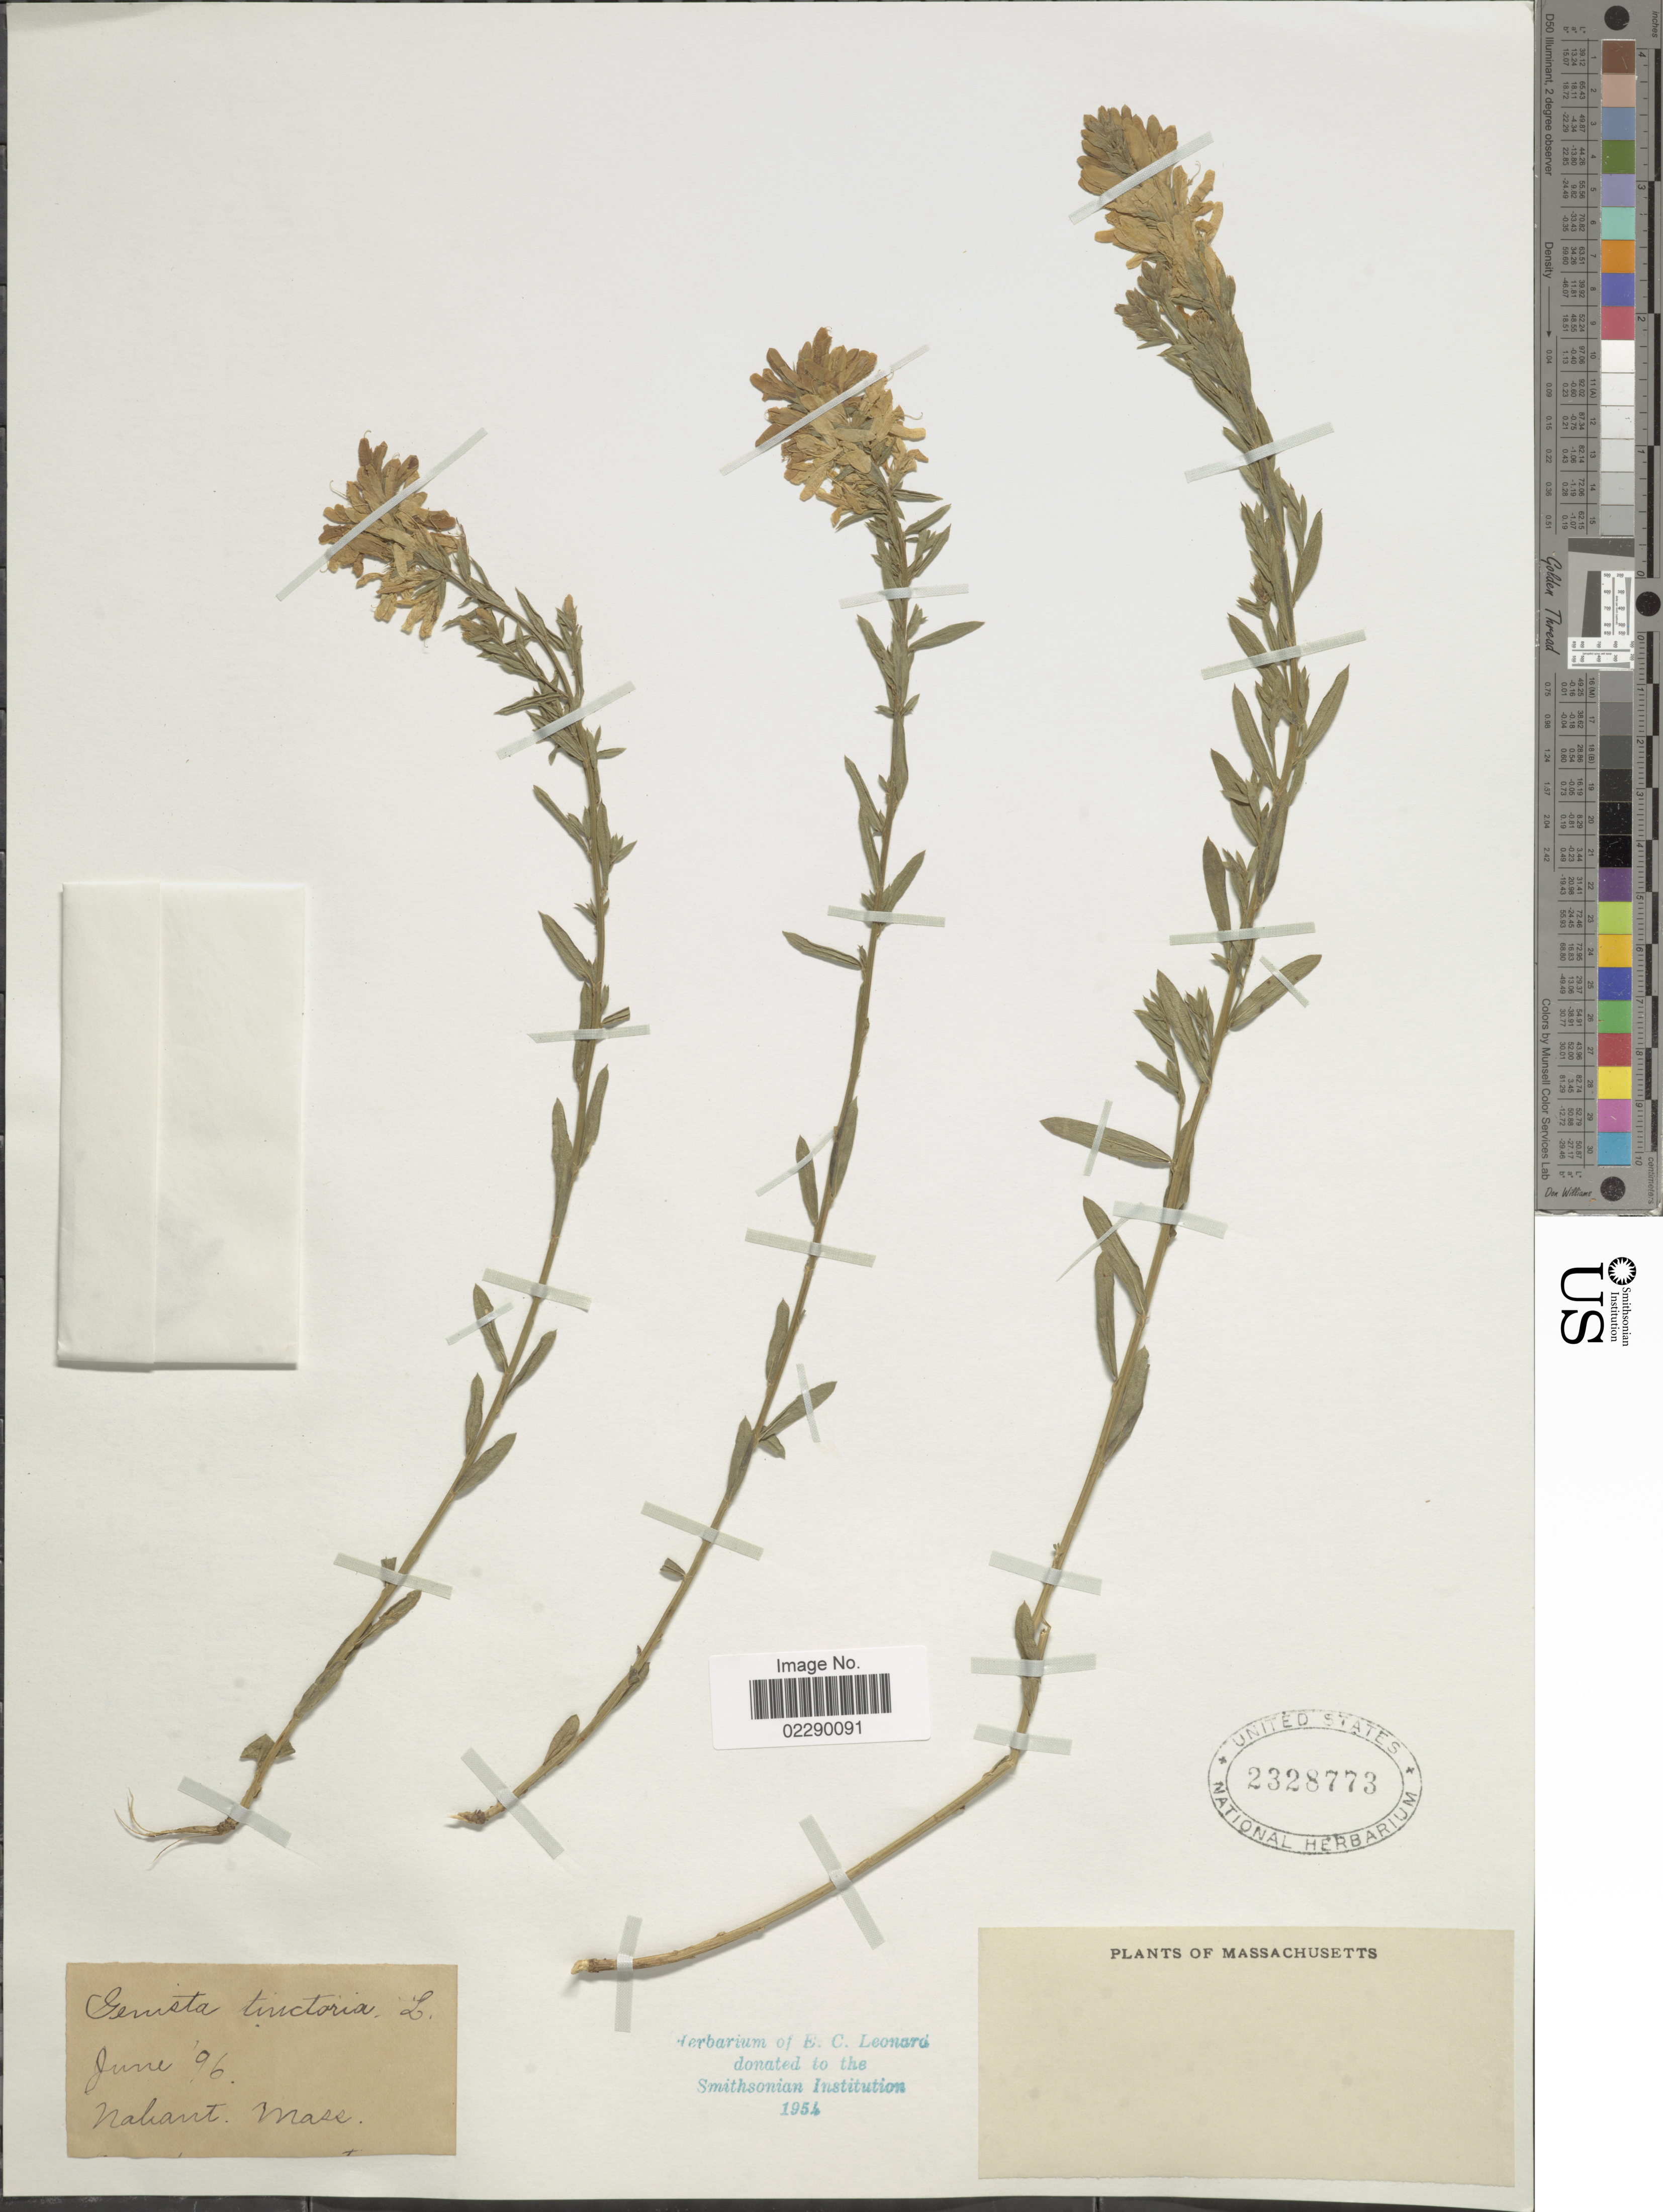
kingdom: Plantae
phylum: Tracheophyta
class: Magnoliopsida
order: Fabales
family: Fabaceae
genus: Genista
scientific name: Genista tinctoria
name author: L.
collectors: ex herb. E.C. Leonard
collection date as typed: Transcribed d/m/y: /6/96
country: United States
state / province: Massachusetts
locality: Nakant, Mass.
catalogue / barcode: US 2328773